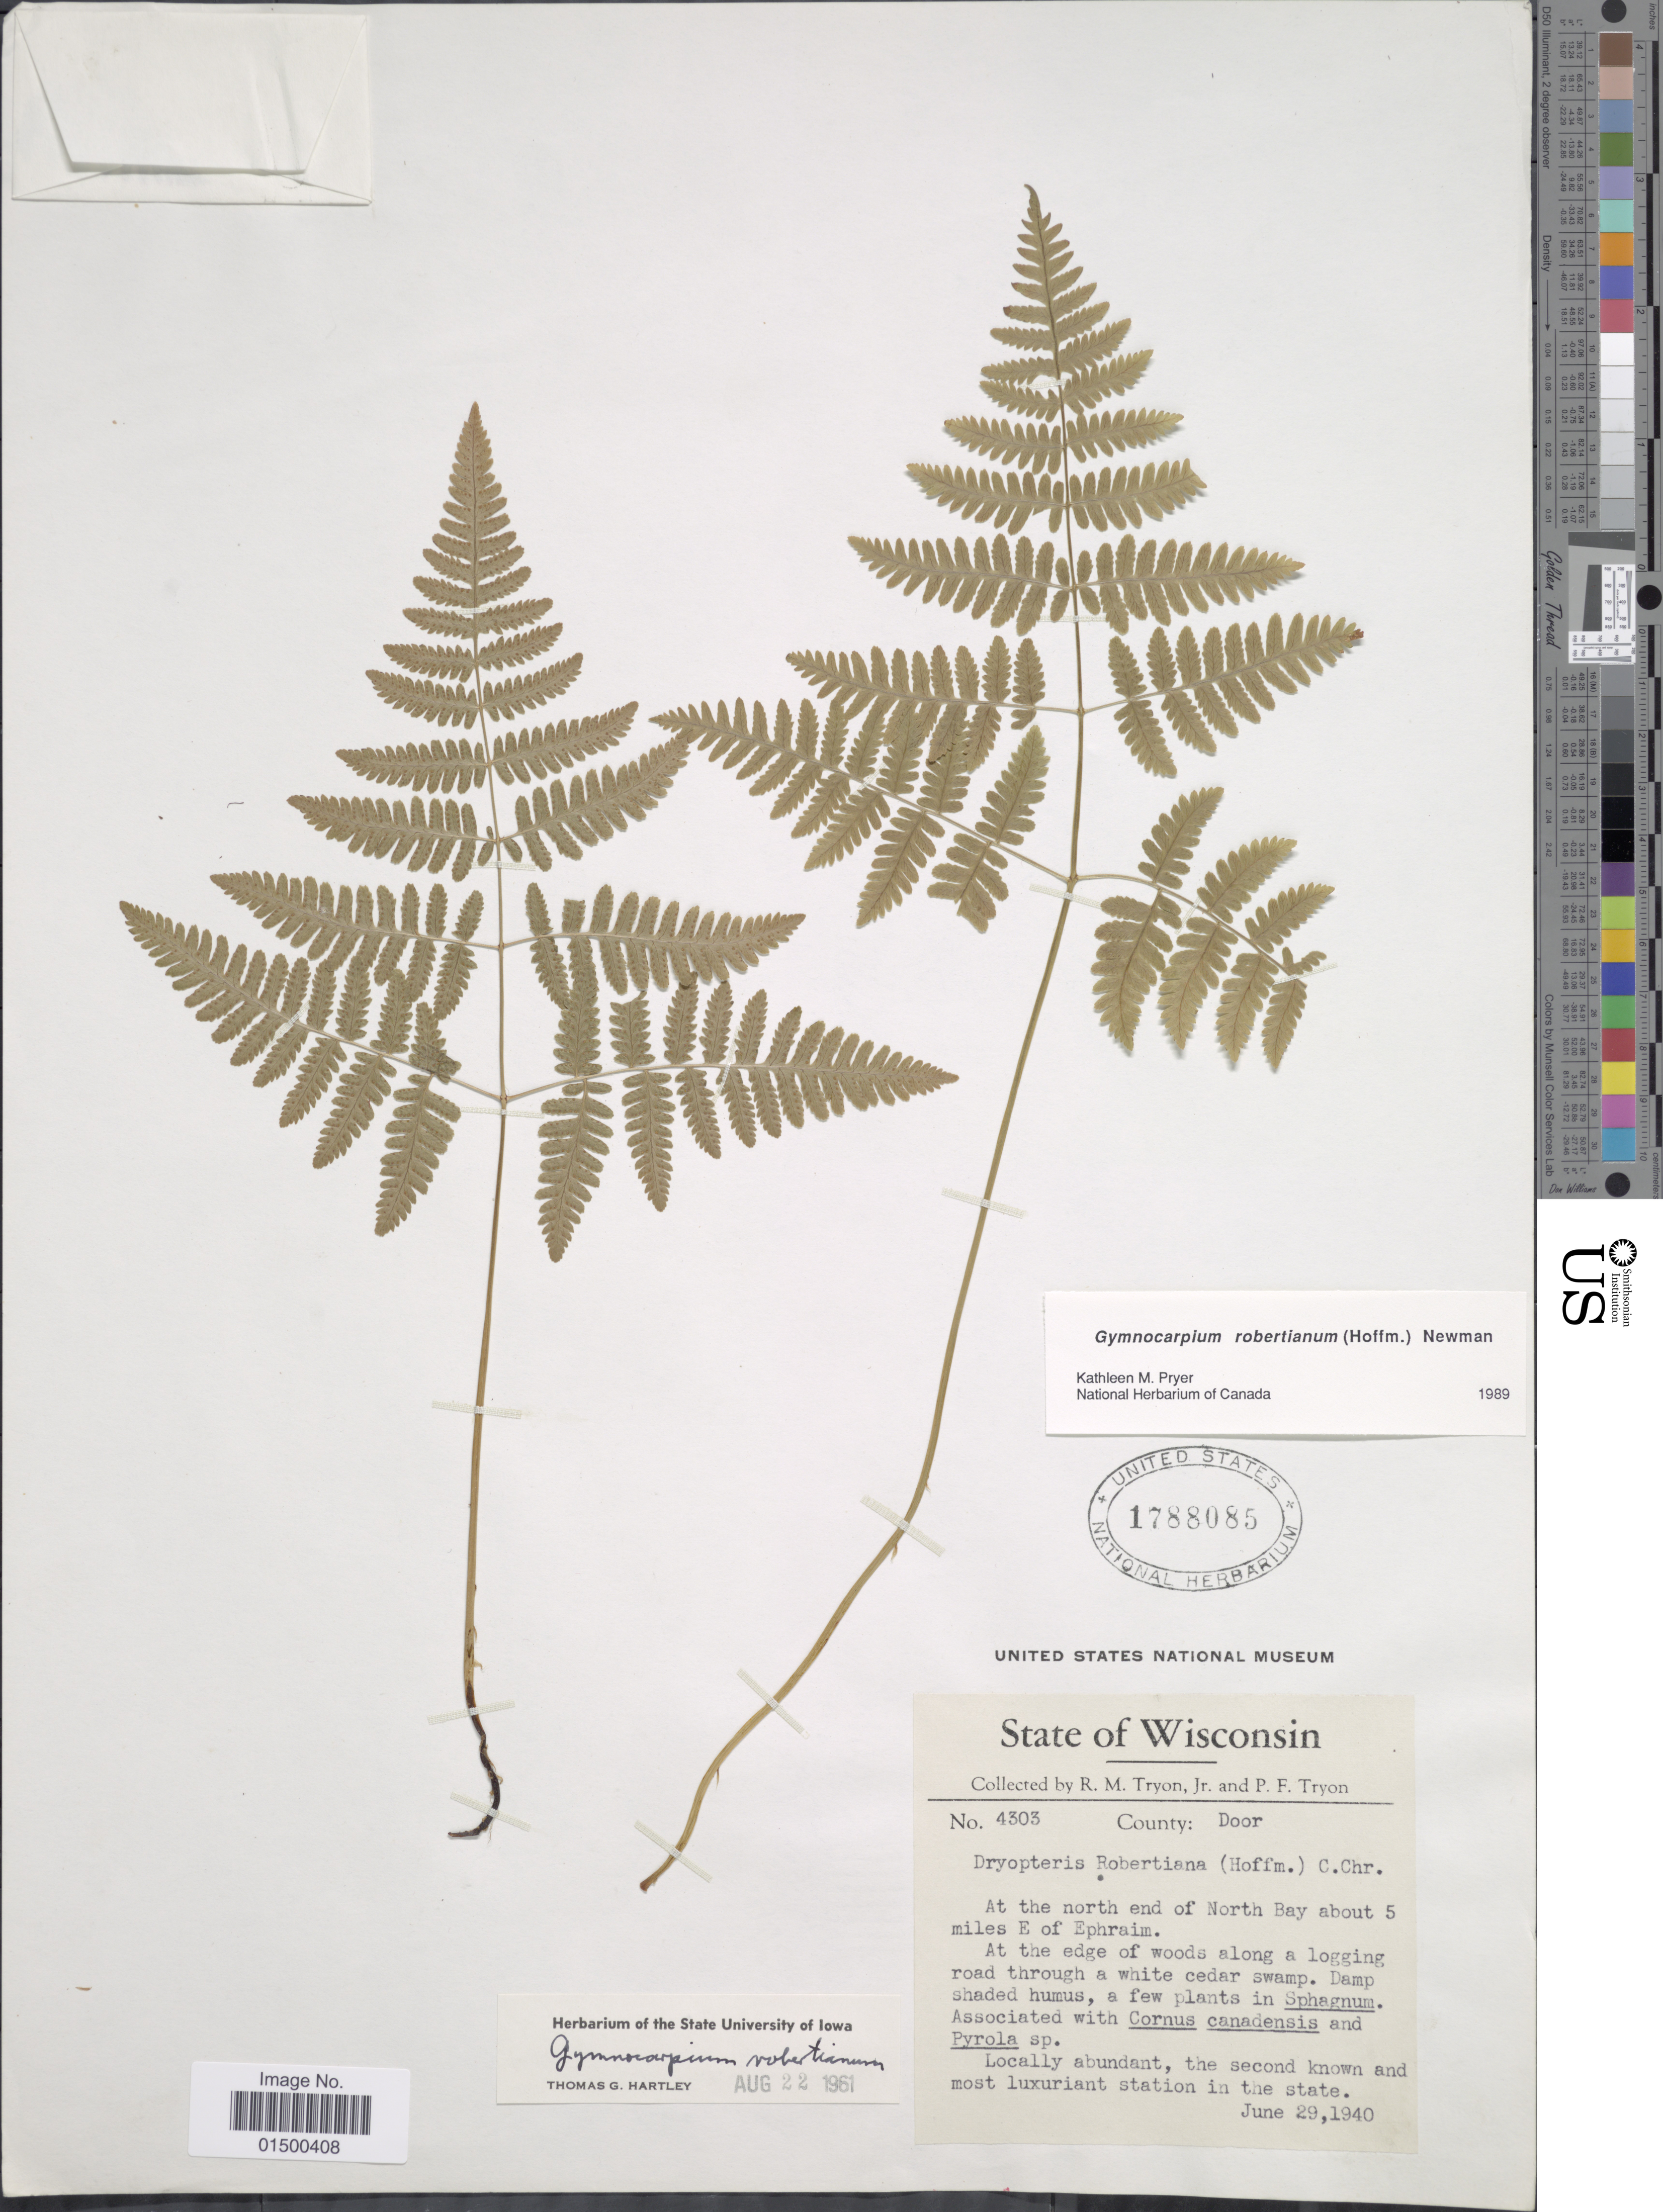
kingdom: Plantae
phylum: Tracheophyta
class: Polypodiopsida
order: Polypodiales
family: Cystopteridaceae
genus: Gymnocarpium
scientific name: Gymnocarpium robertianum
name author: (Hoffm.) Newman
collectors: R. M. Tryon & P. Tryon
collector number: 4303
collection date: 1940-06-29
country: United States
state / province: Wisconsin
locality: At the north end of North Bay about 5 miles E of Ephraim. County: Door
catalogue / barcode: US 1788085